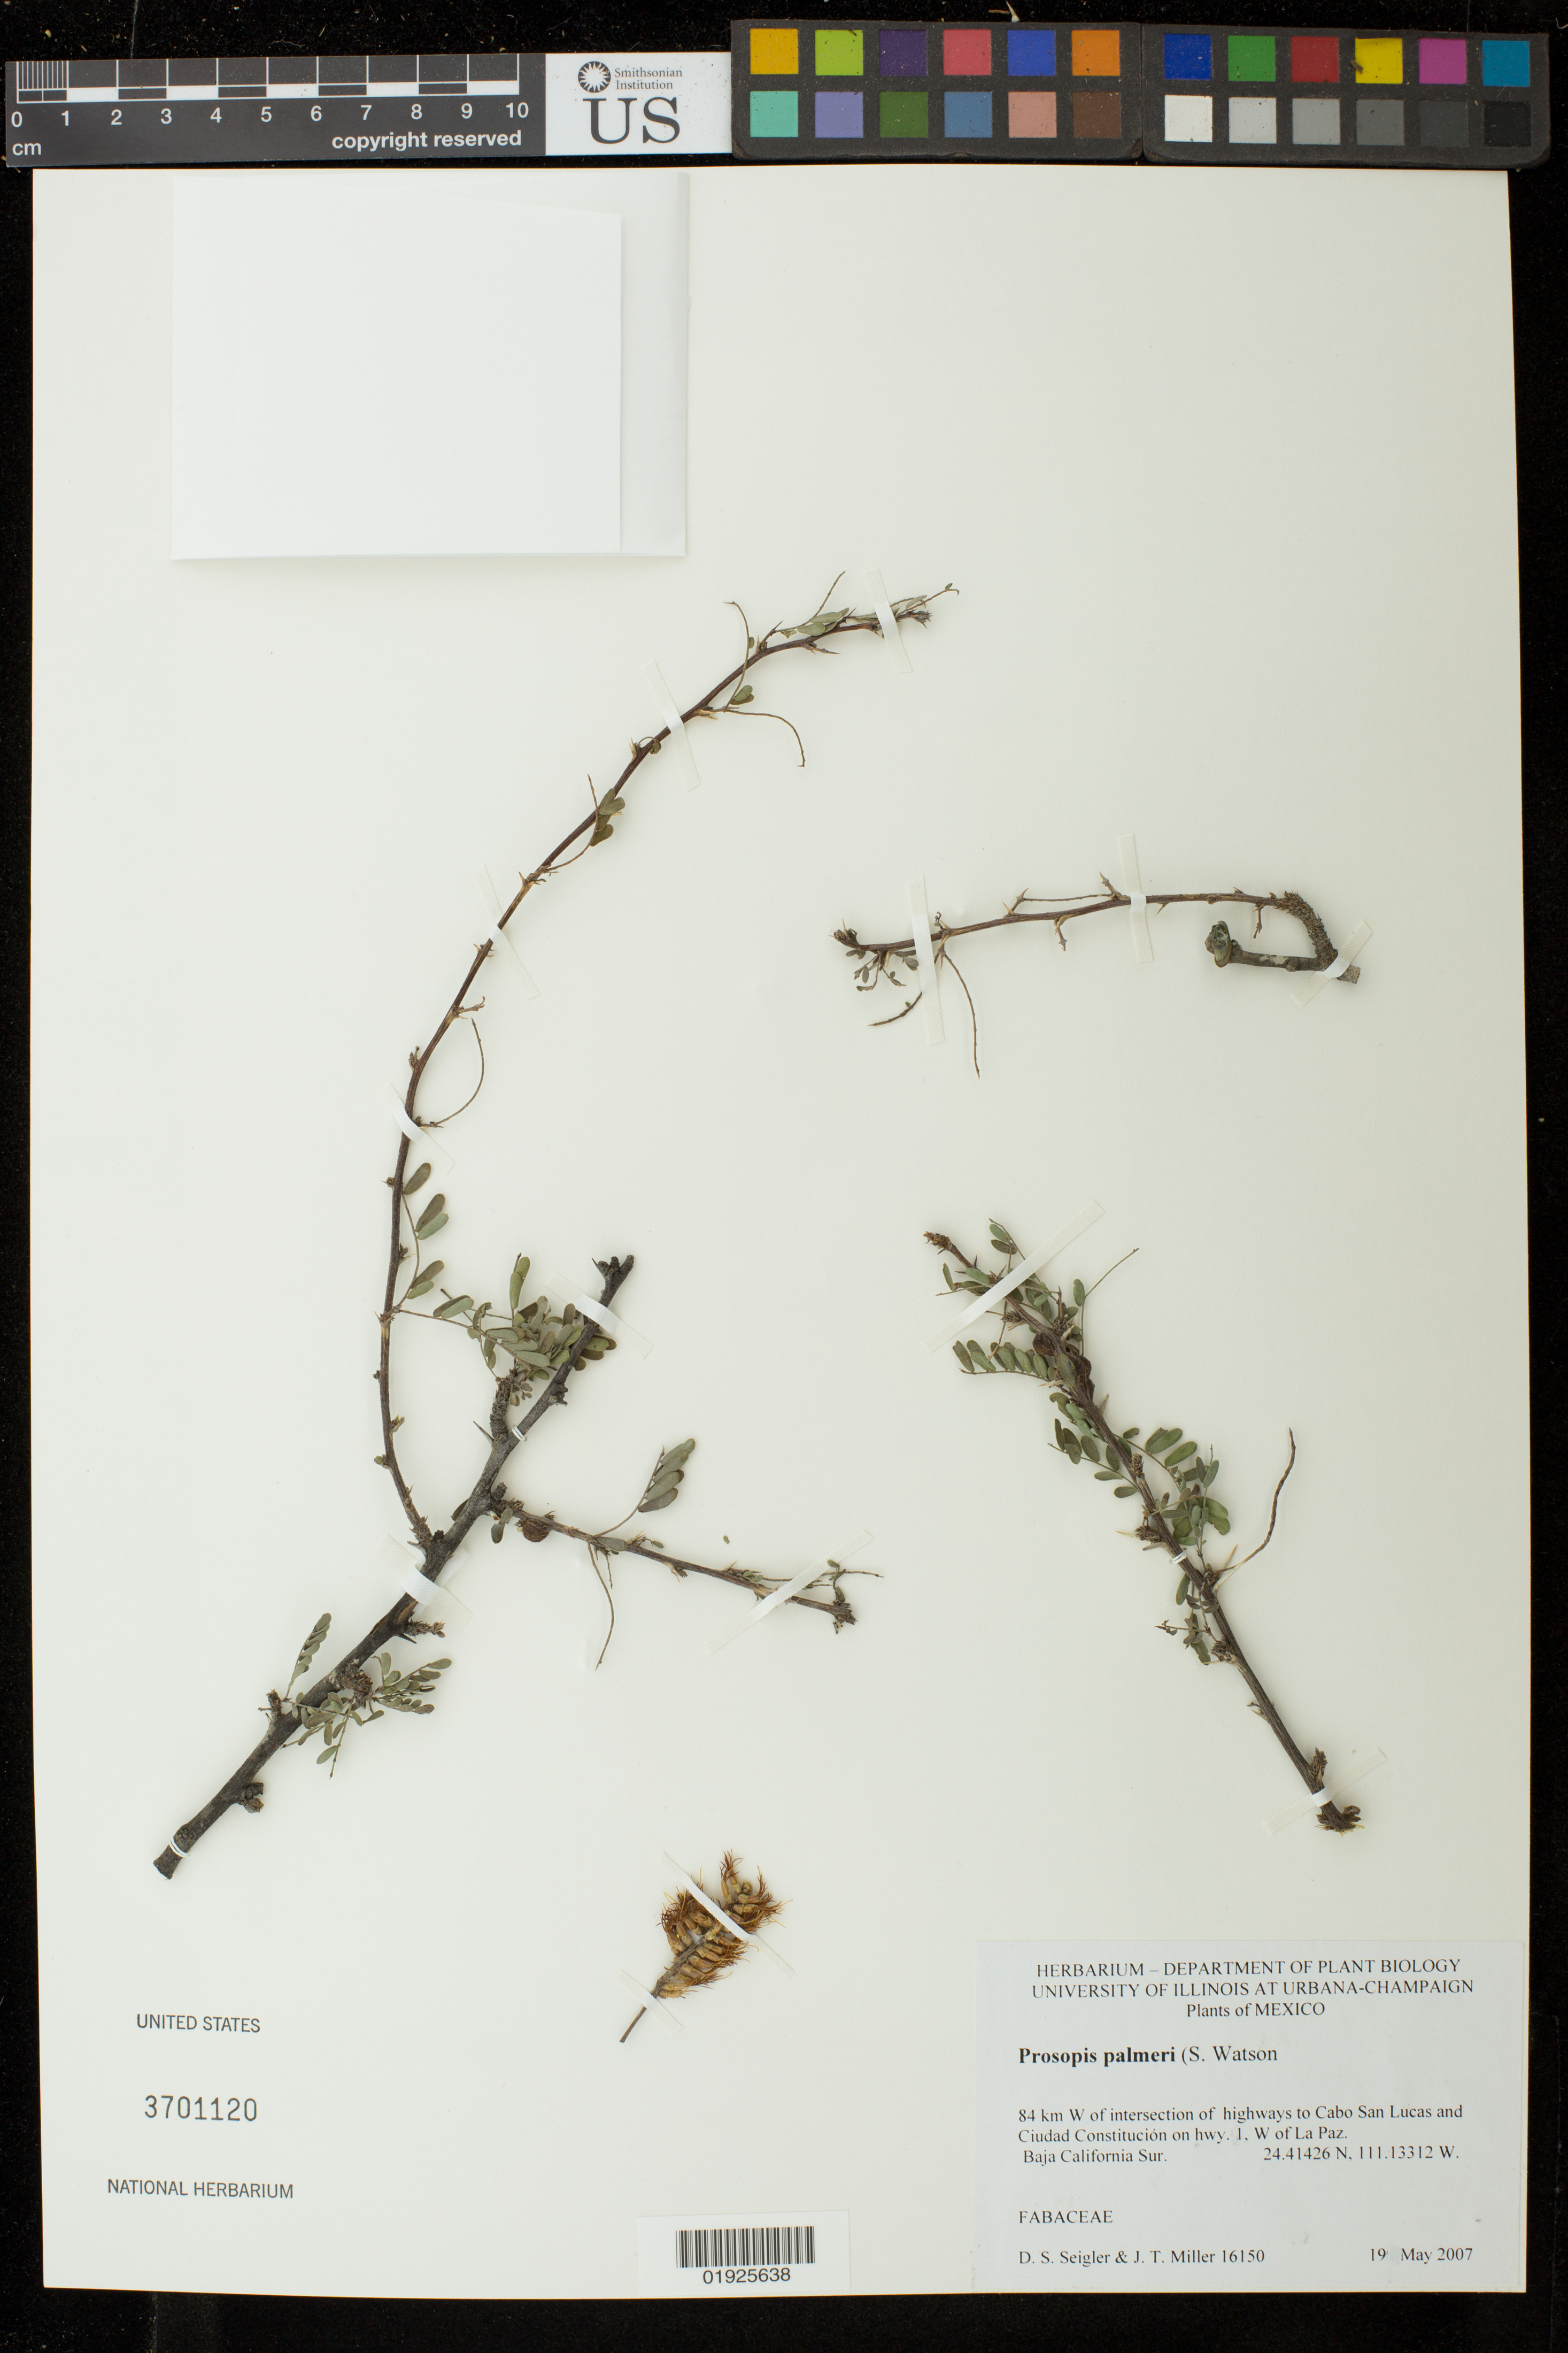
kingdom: Plantae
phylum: Tracheophyta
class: Magnoliopsida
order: Fabales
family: Fabaceae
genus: Strombocarpa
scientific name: Strombocarpa palmeri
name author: (S. Watson) C. E. Hughes & G.P. Lewis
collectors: D. S. Seigler & J. T. Miller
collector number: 16150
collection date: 2007-05-19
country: Mexico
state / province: Baja California Sur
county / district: La Paz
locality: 84 km W of intersection of highways to Cabo San Lucas and Ciudad Constritucion on hwy 1, W of La Paz.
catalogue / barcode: US 3701120